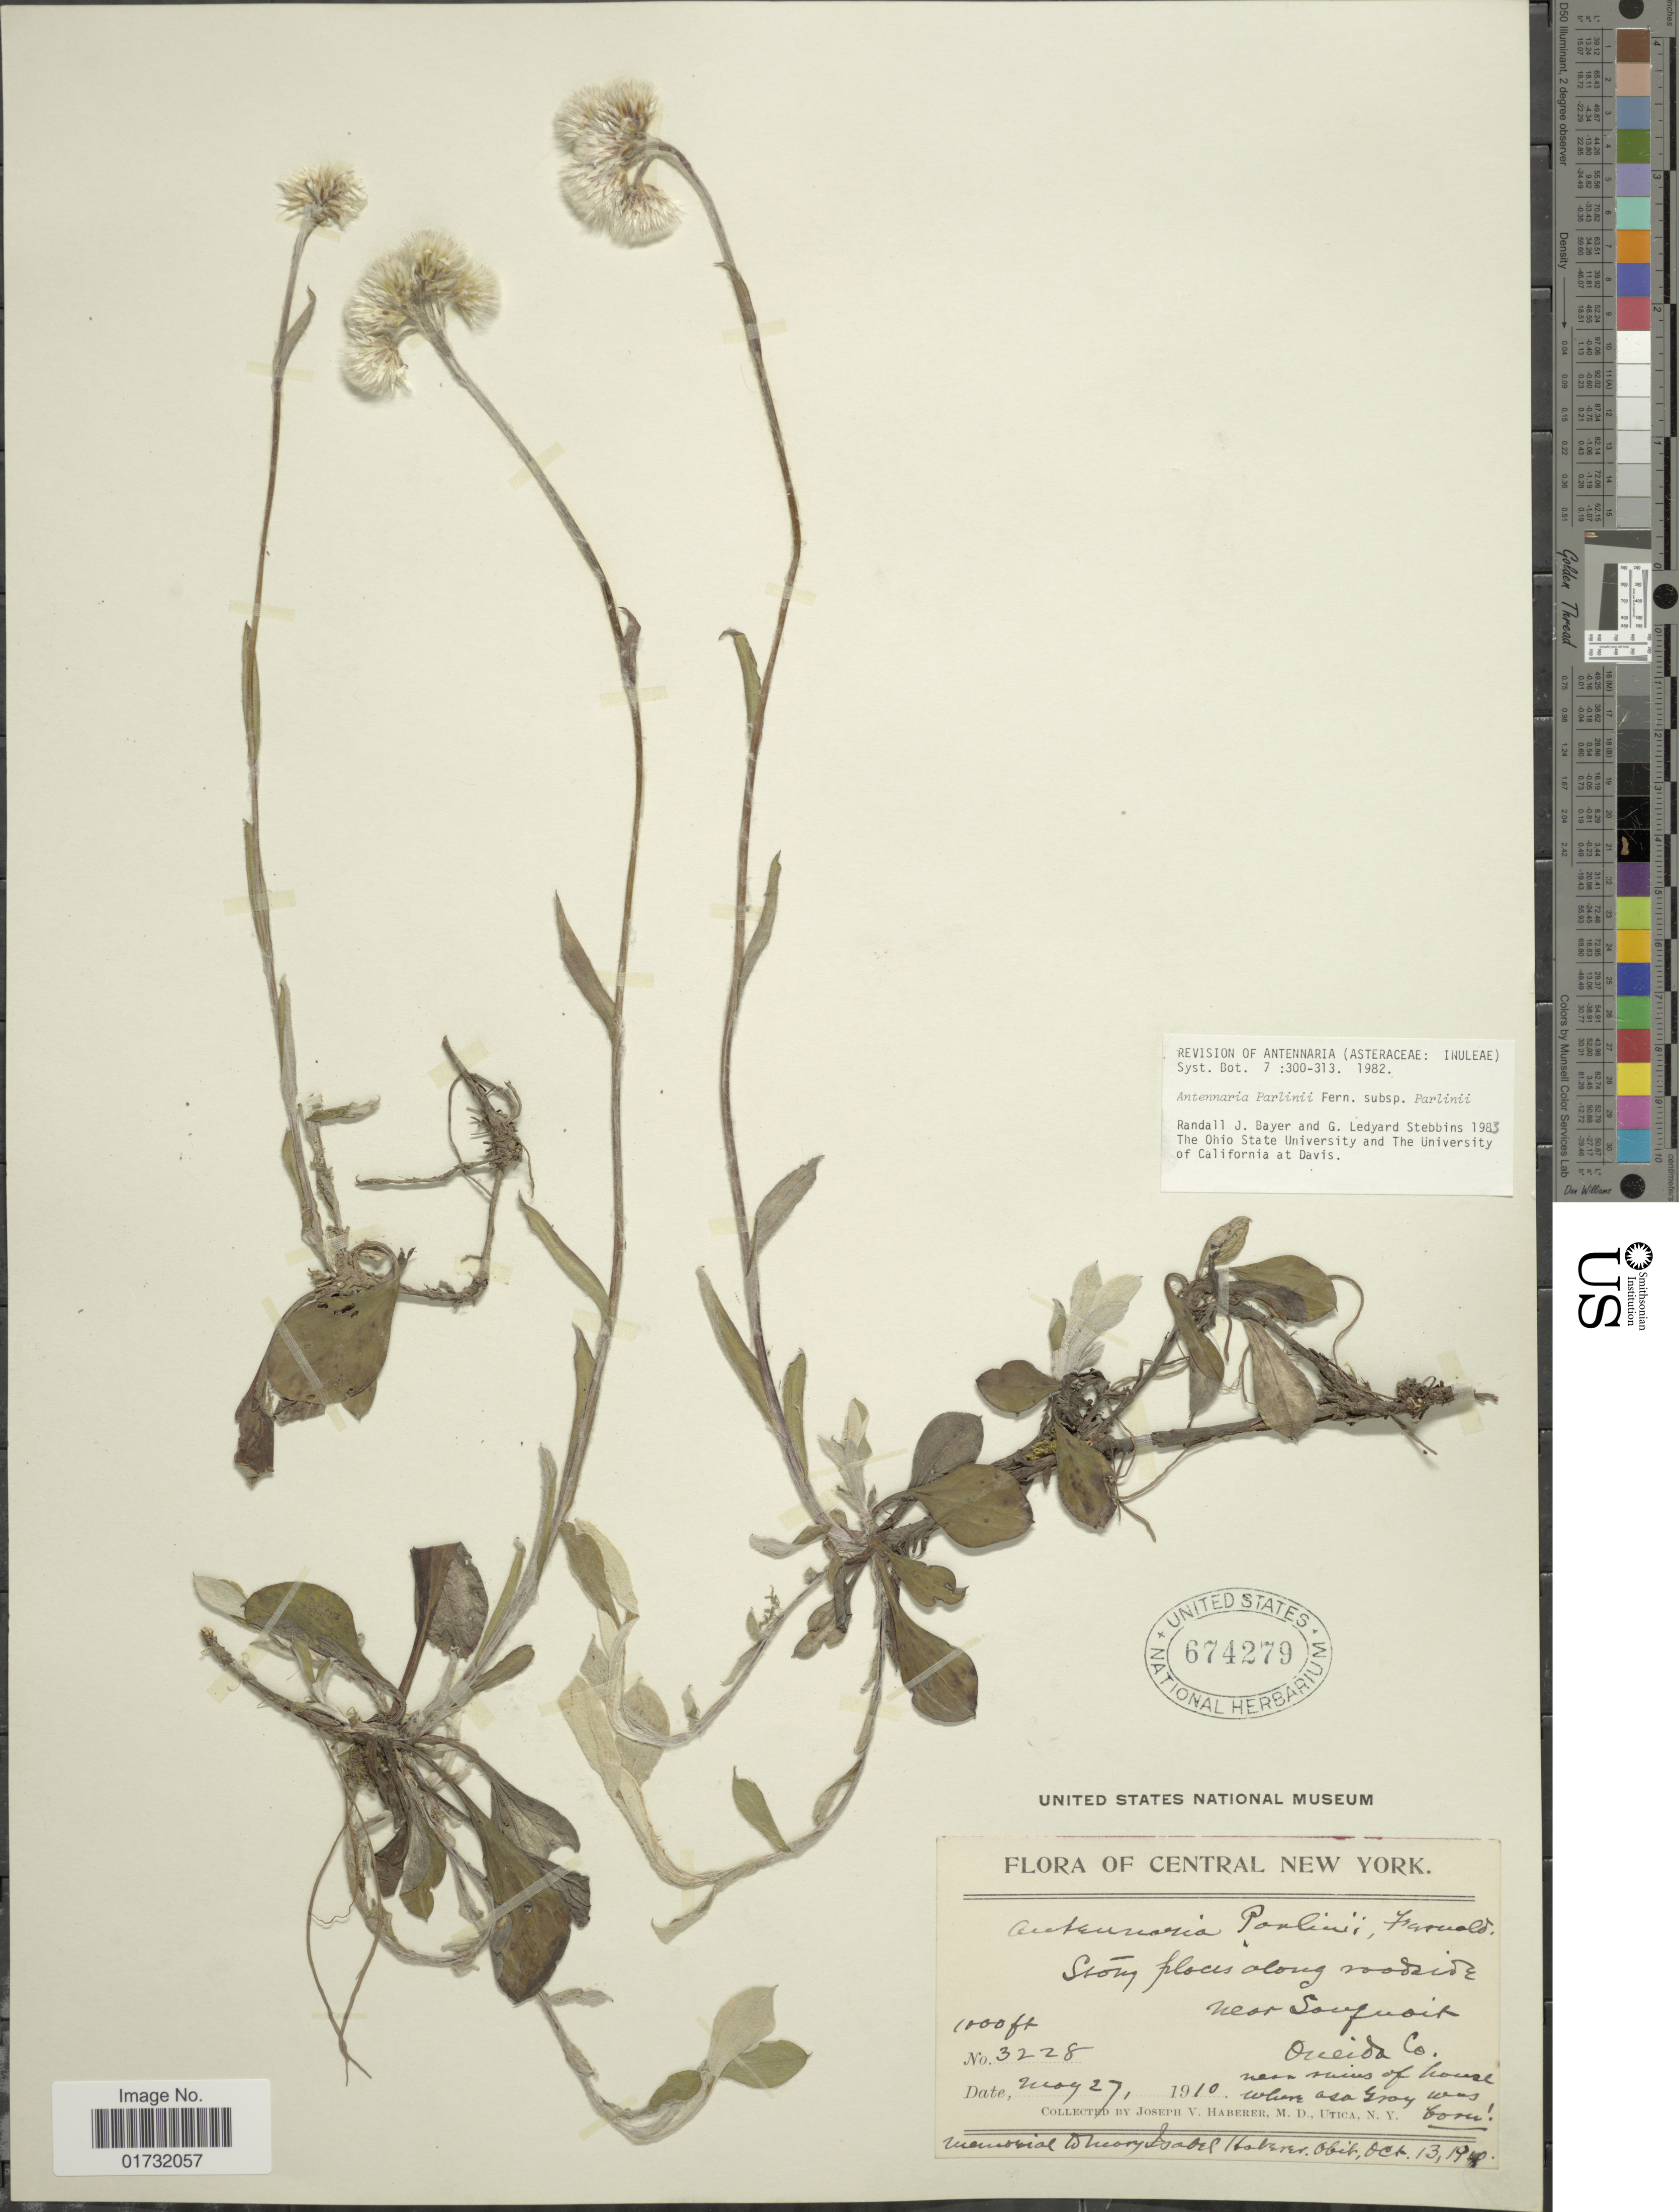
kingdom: Plantae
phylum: Tracheophyta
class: Magnoliopsida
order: Asterales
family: Asteraceae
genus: Antennaria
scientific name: Antennaria parlinii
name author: Fernald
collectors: J. V. Haberer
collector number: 3228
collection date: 1910-05-27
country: United States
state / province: New York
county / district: Oneida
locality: Central New York. Stony places along roadside. Near Sauquoit. Oneida Co.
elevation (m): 305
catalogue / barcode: US 674279